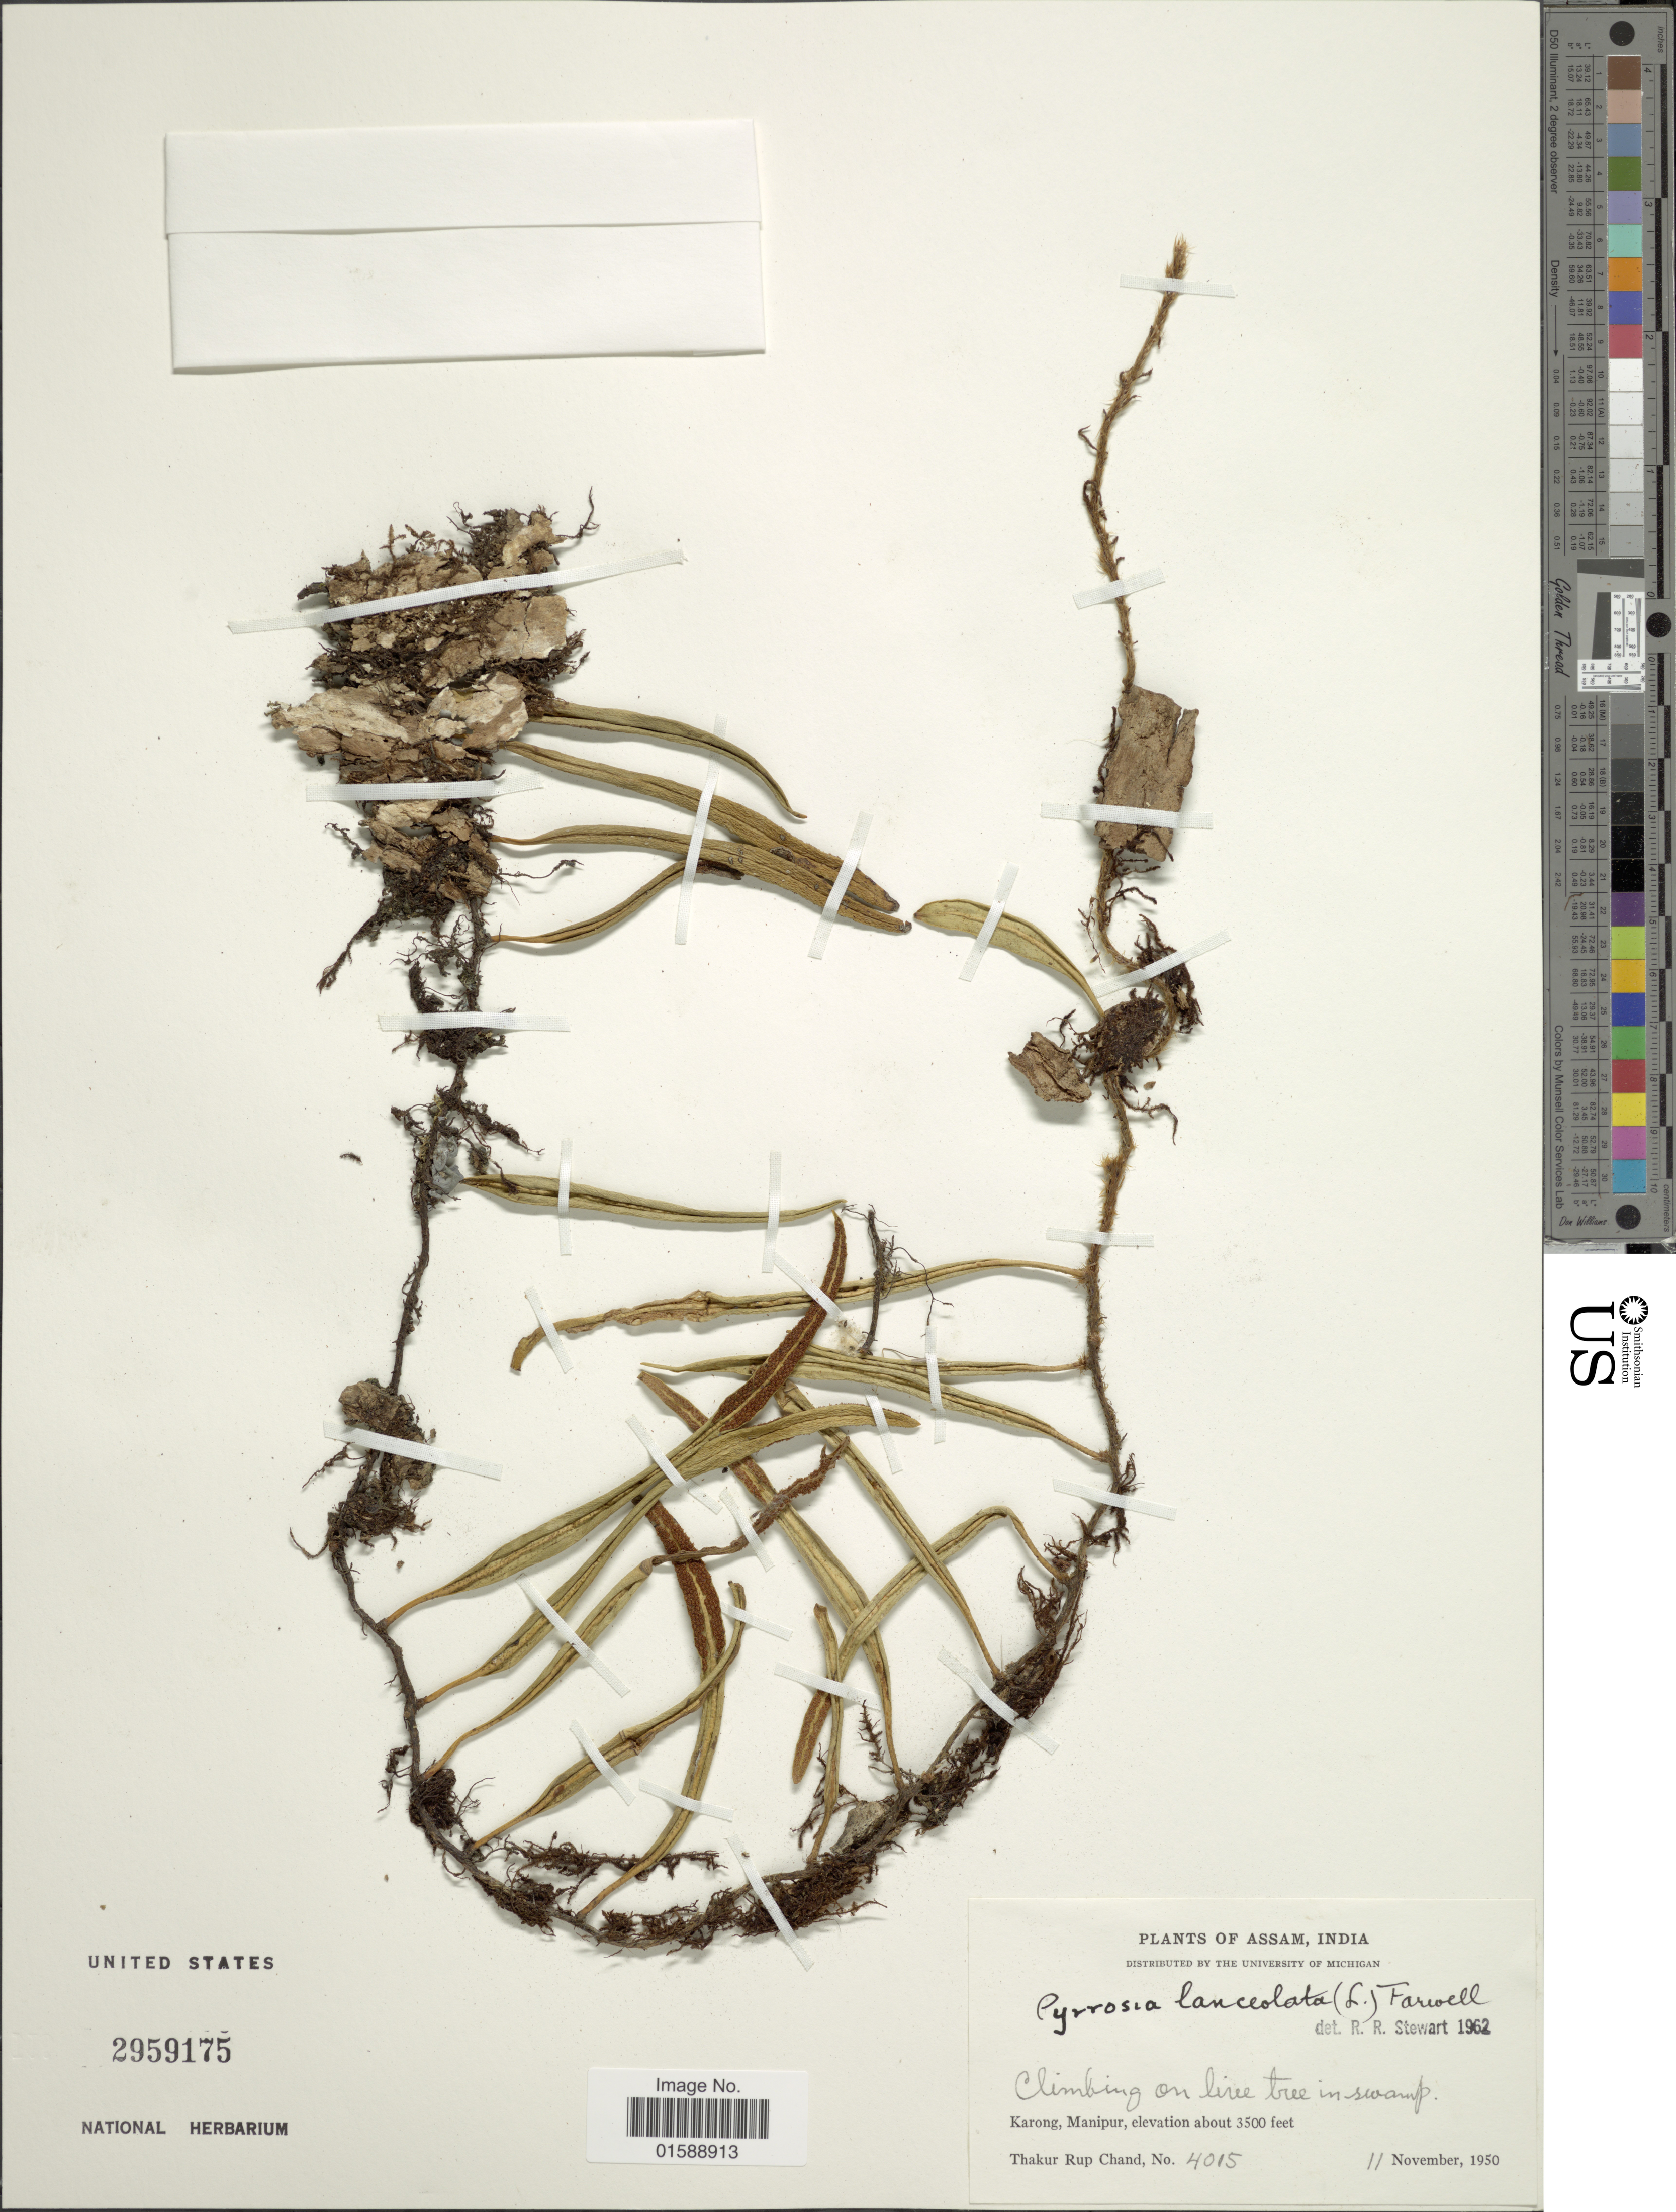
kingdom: Plantae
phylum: Tracheophyta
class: Polypodiopsida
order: Polypodiales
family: Polypodiaceae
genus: Pyrrosia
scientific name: Pyrrosia lanceolata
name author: (L.) Farw.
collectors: T. R. Chand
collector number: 4015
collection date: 1950-11-11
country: India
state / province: Manipur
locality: Karong, Manipur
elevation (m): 1067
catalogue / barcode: US 2959175